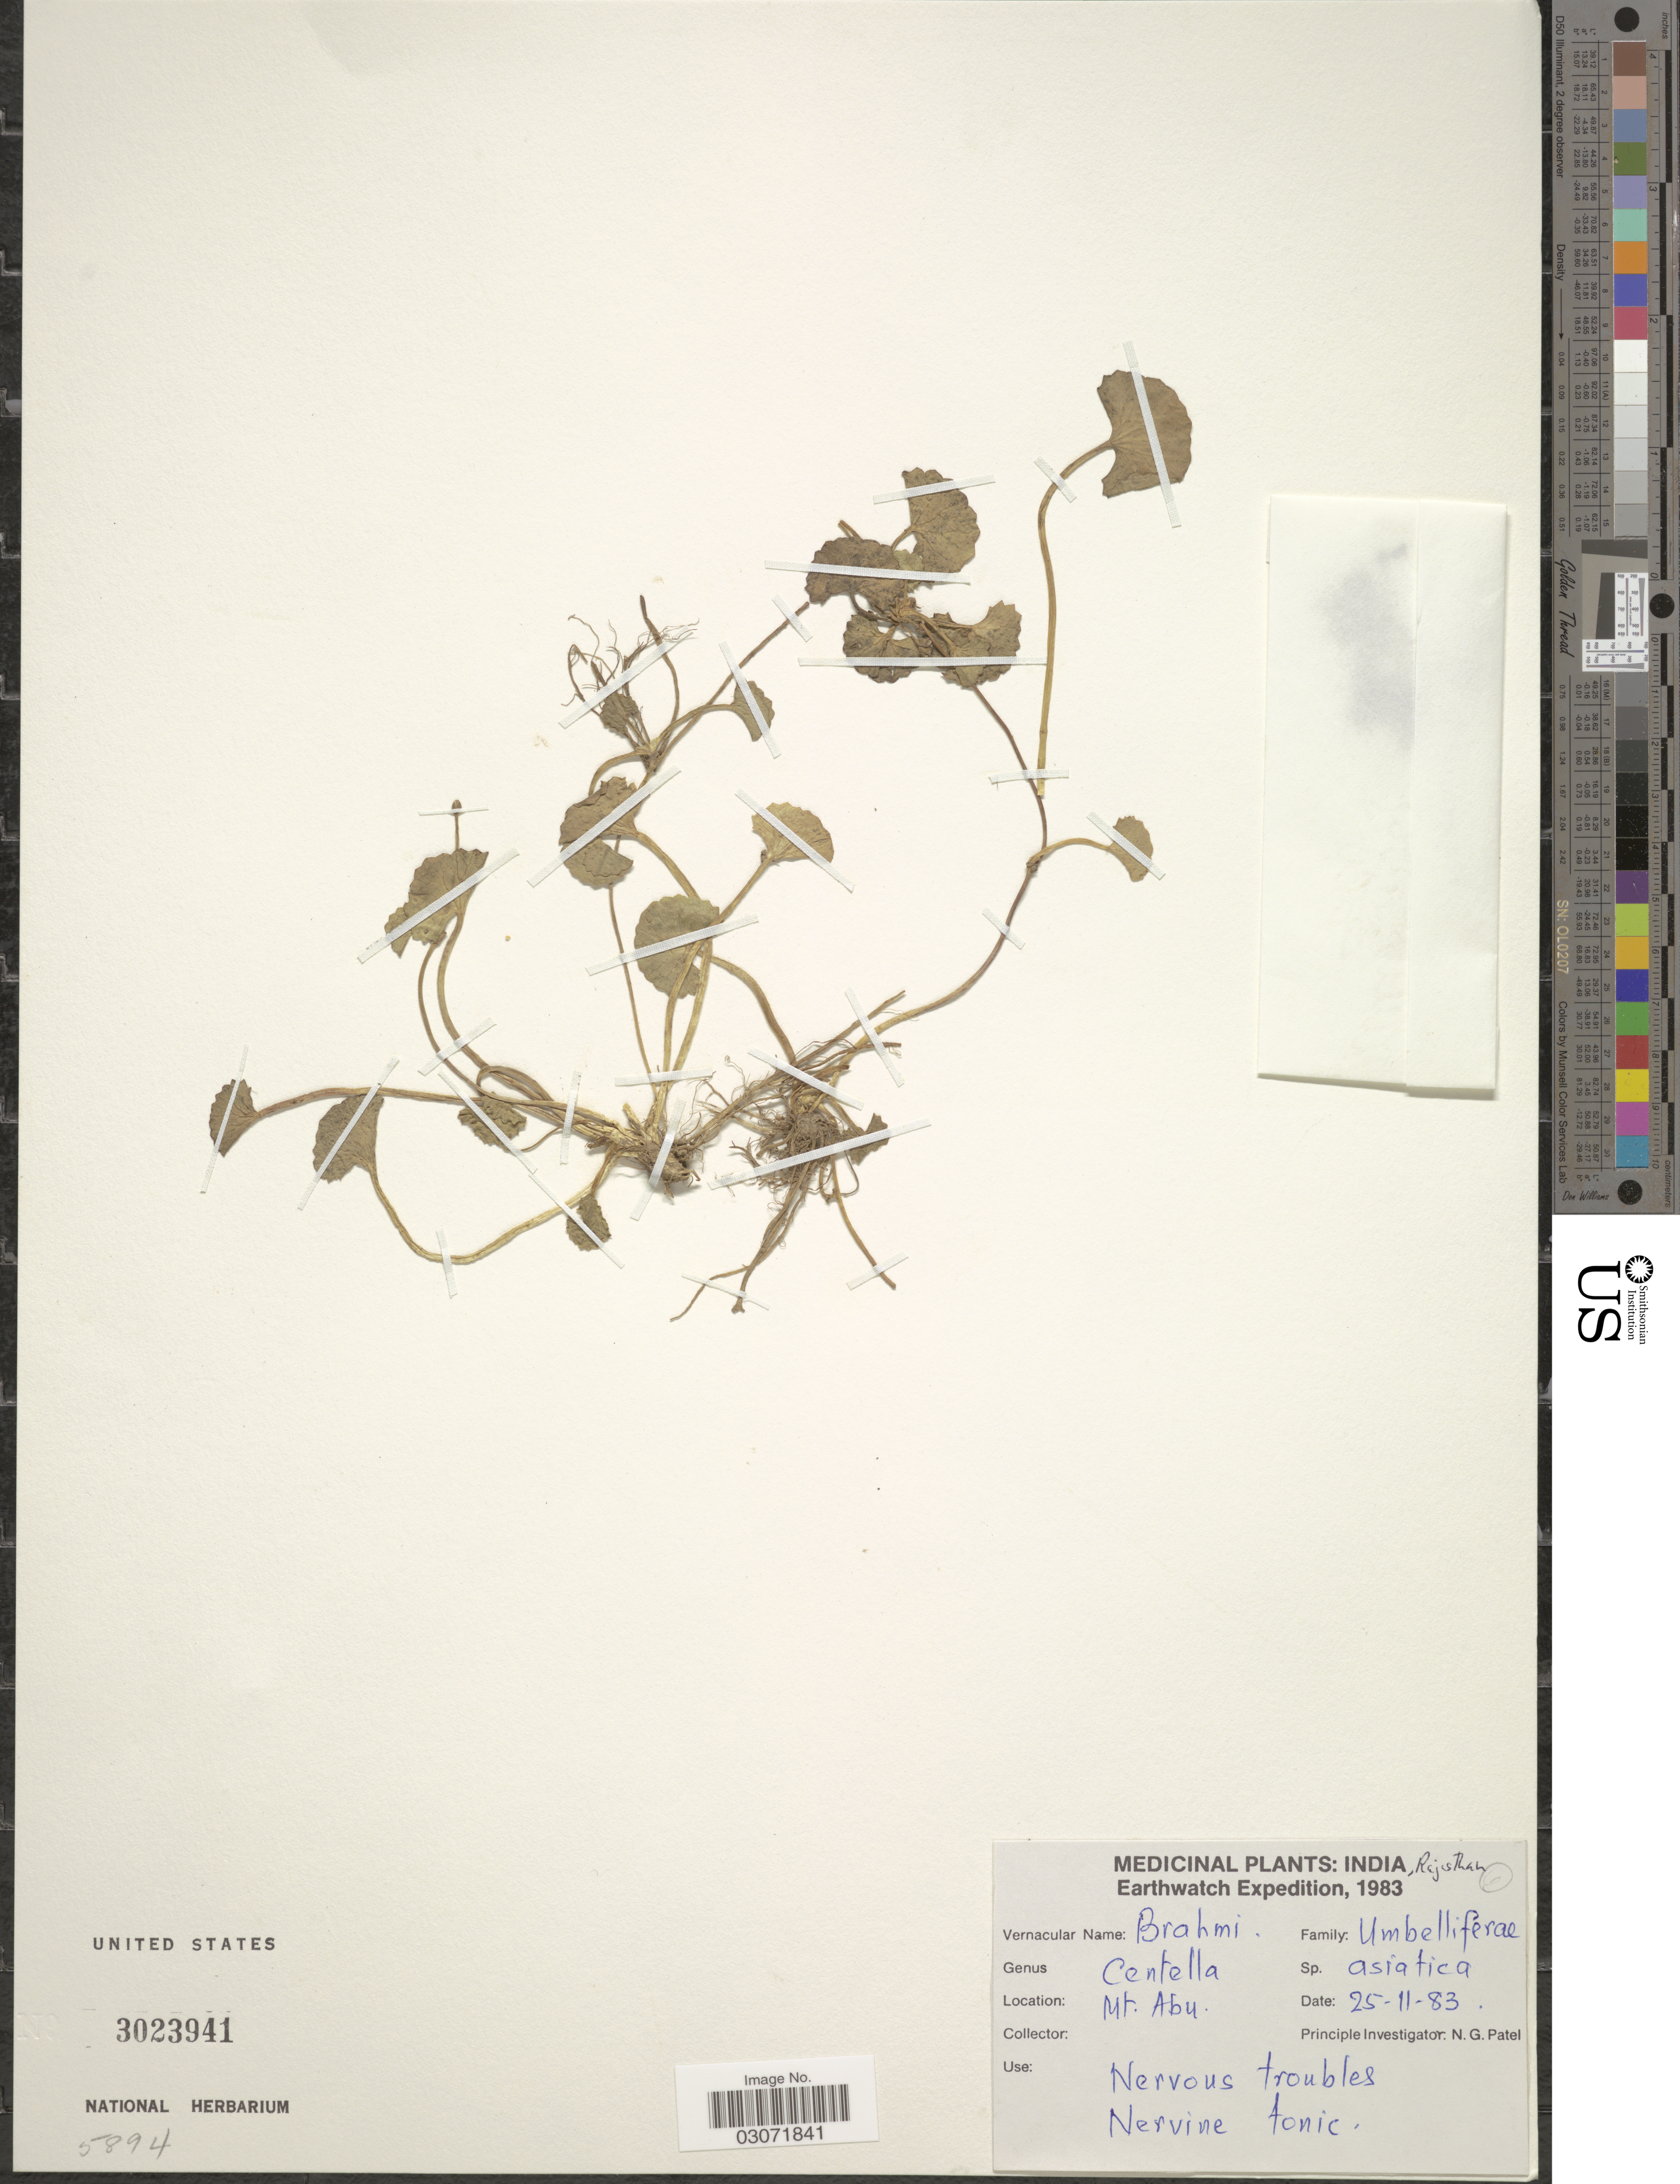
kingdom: Plantae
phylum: Tracheophyta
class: Magnoliopsida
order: Apiales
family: Apiaceae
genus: Centella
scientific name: Centella asiatica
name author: (L.) Urb.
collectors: N. Patel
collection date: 1983-11-25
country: India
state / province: Rajasthan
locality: Mt. Abu.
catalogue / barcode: US 3023941